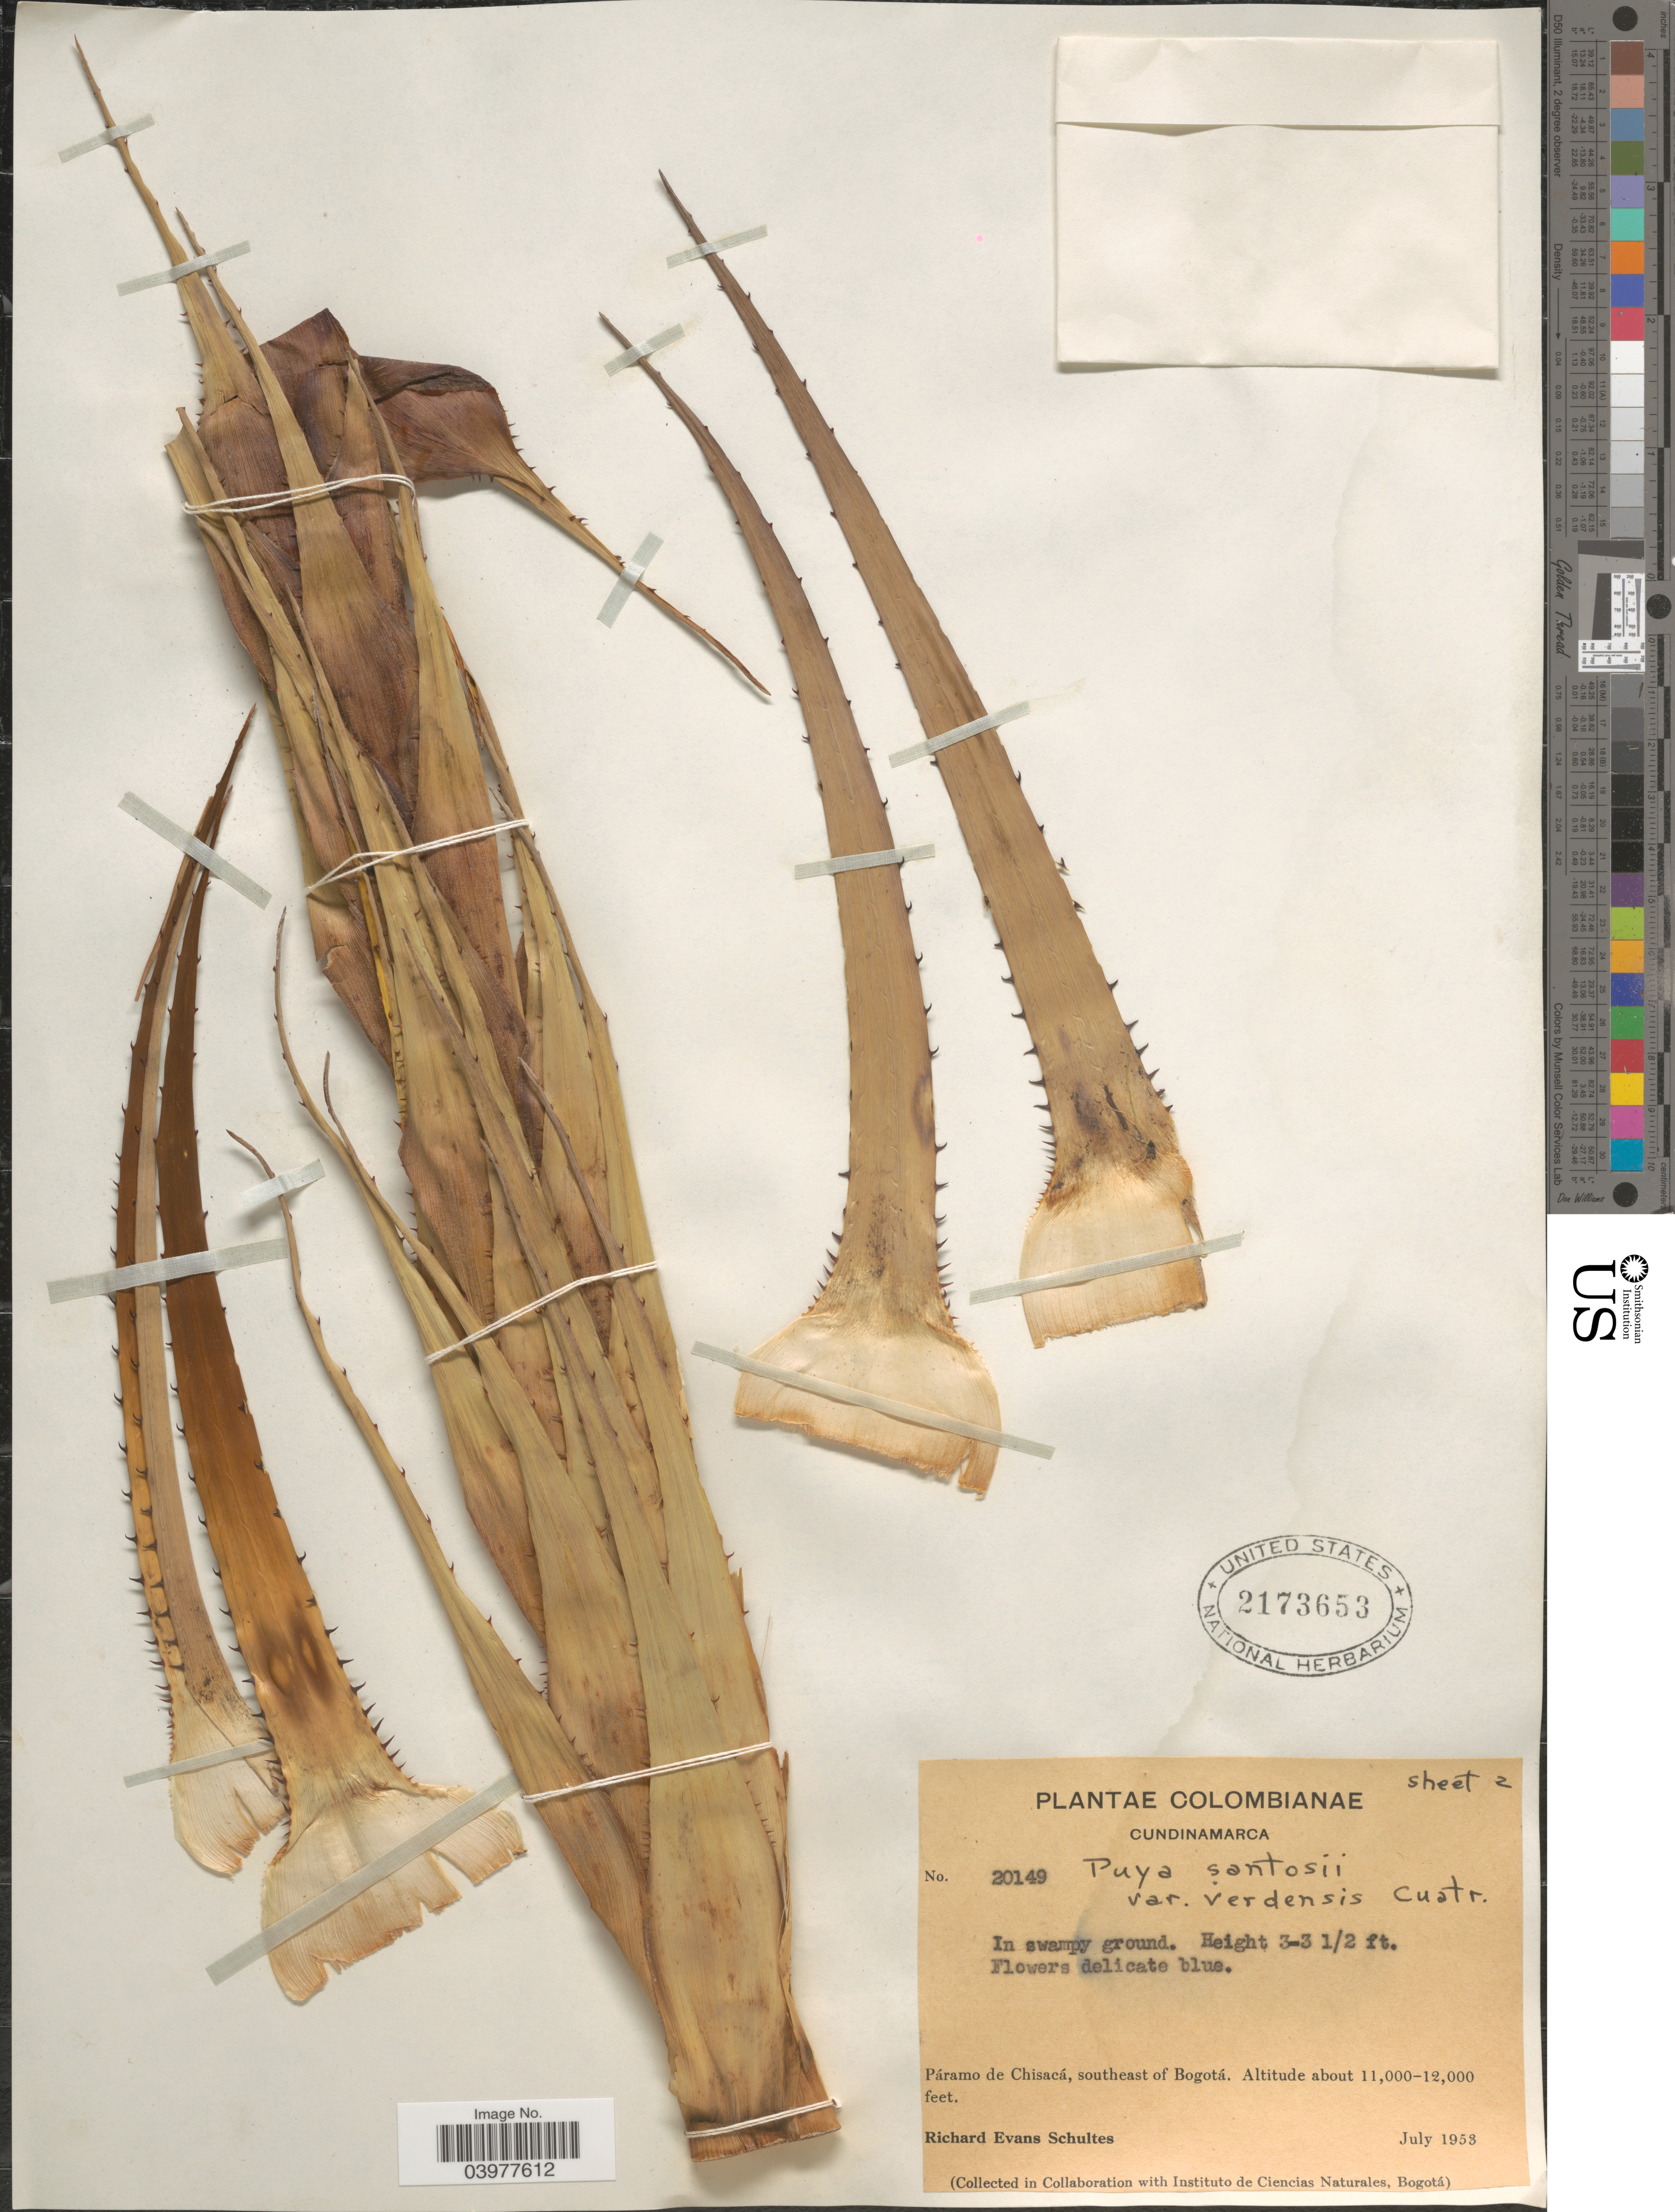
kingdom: Plantae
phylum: Tracheophyta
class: Liliopsida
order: Poales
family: Bromeliaceae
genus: Puya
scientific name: Puya santosii var. verdensis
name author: Cuatrec.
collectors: R. E. Schultes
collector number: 20149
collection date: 1953-07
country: Colombia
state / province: Cundinamarca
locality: Páramo de Chisacá, southeast of Bogotá.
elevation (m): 3353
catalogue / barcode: US 2173653